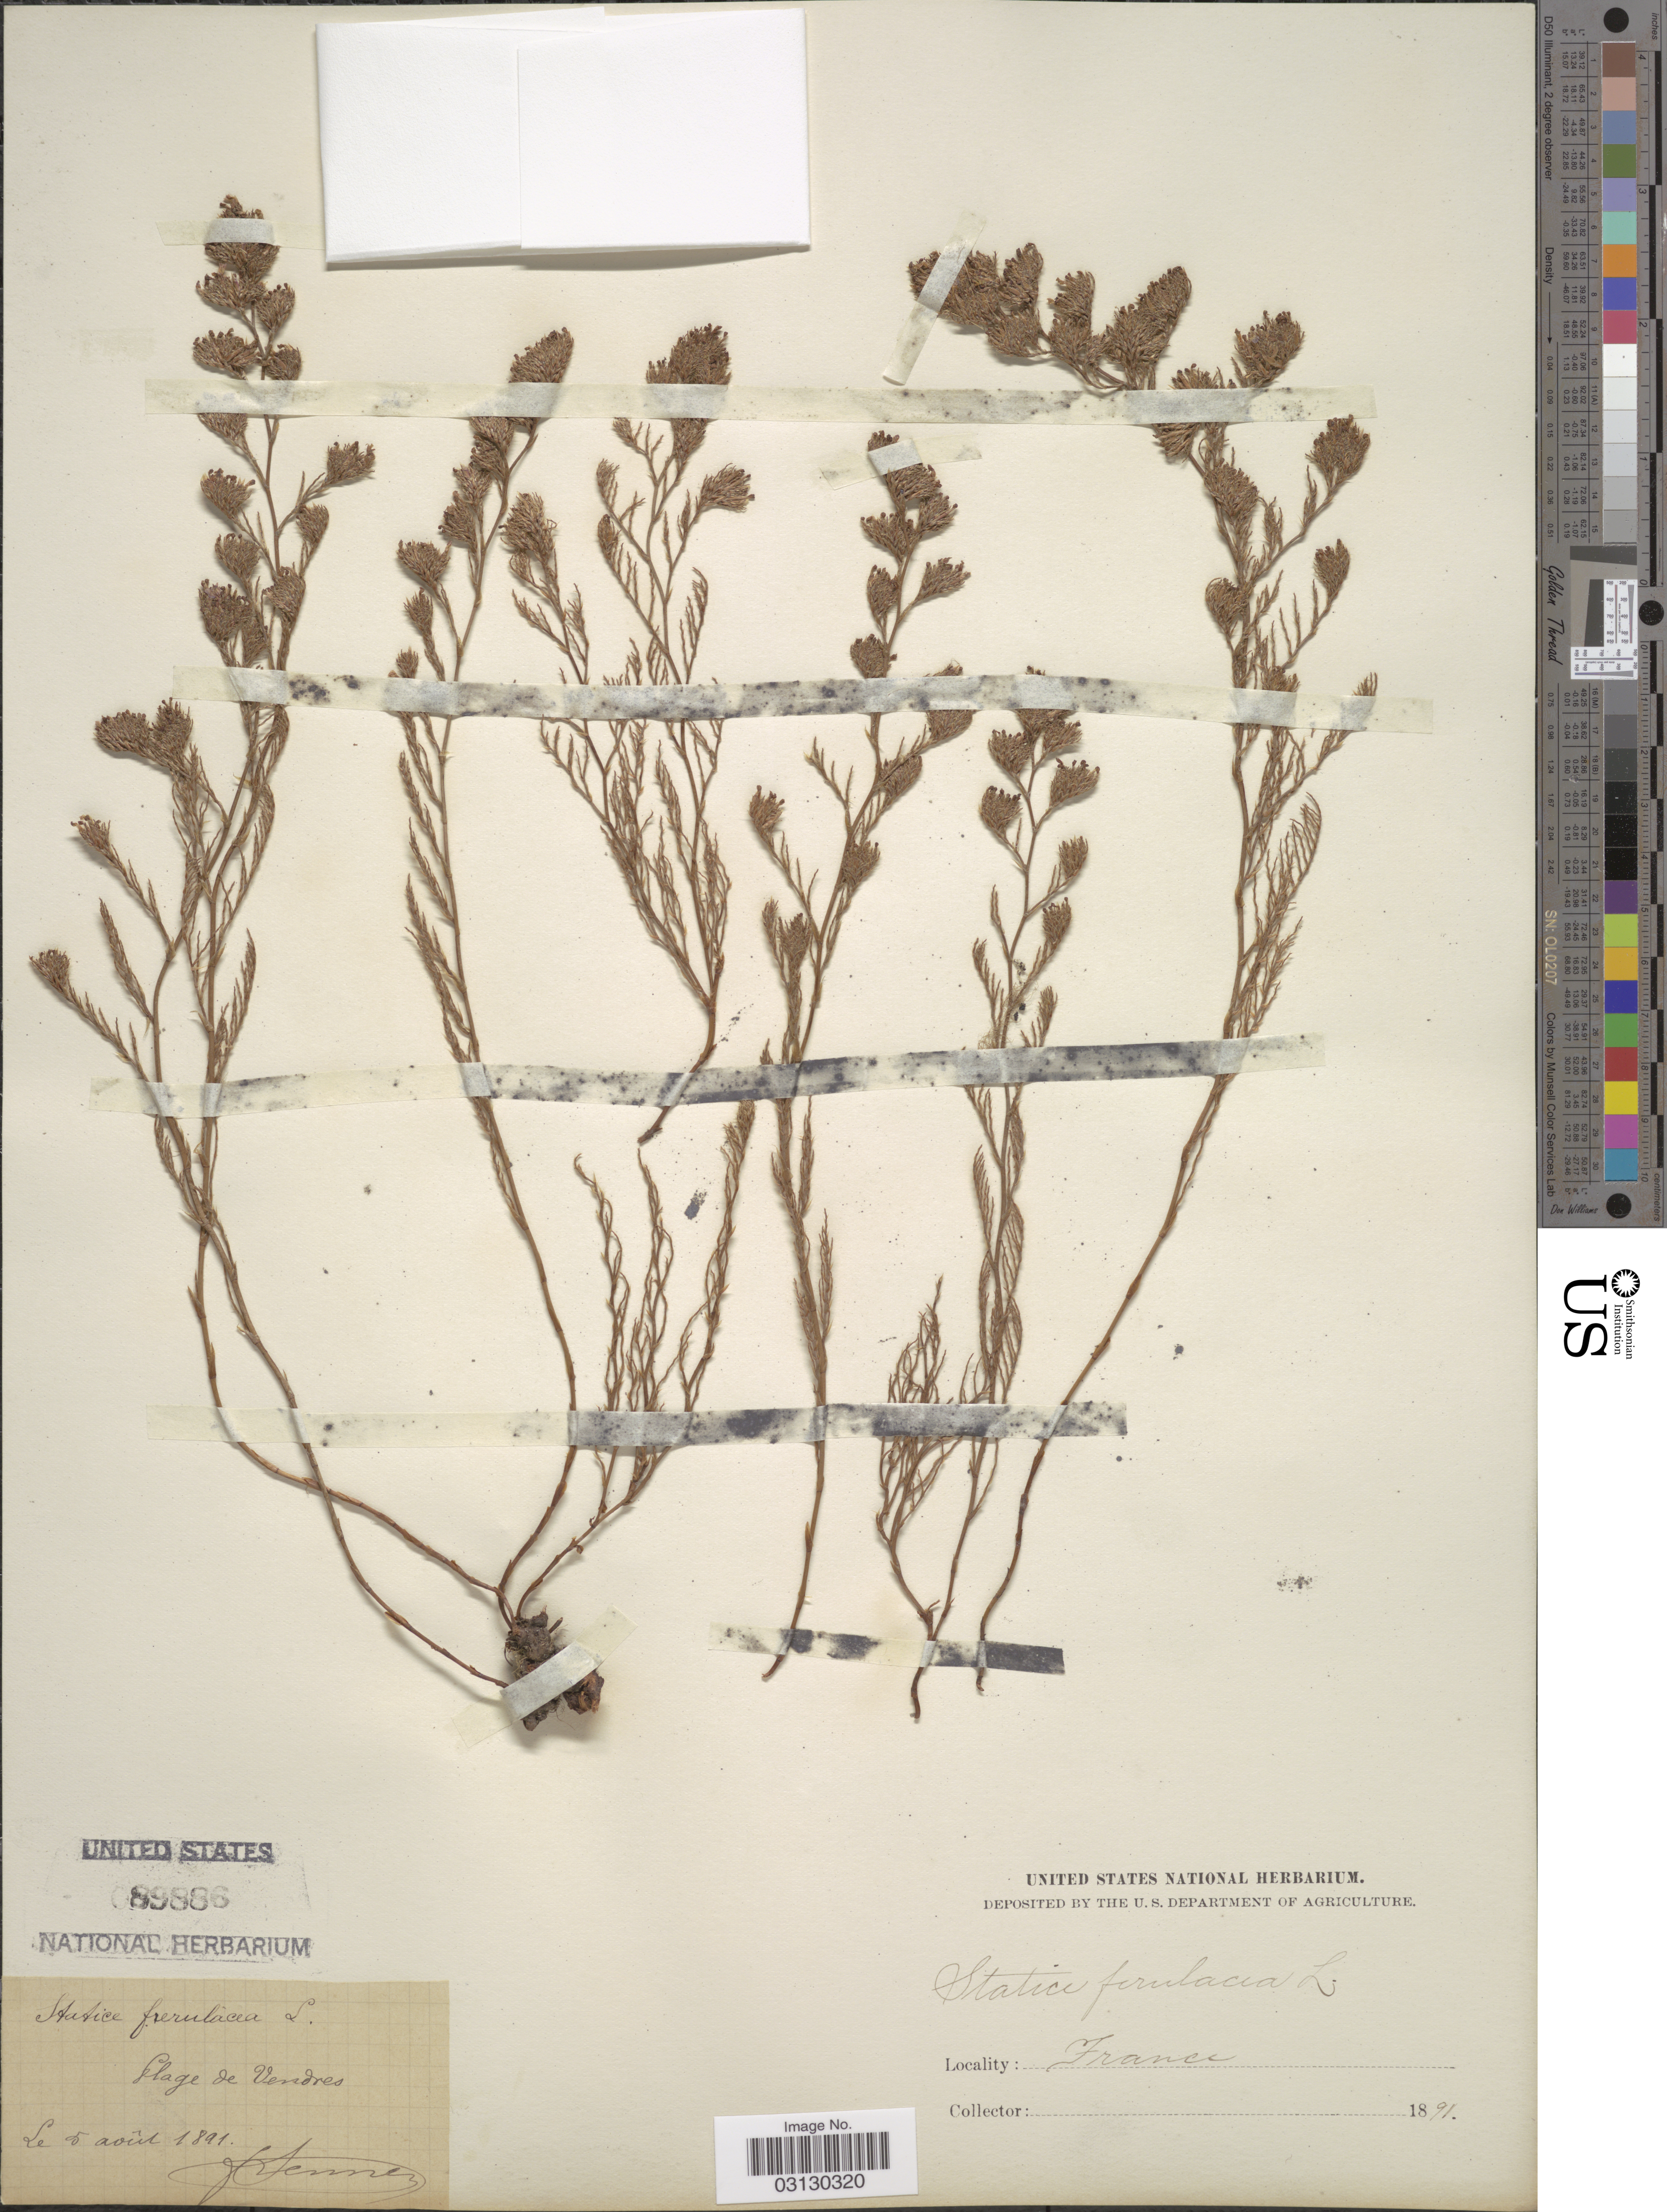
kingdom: Plantae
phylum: Tracheophyta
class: Magnoliopsida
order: Caryophyllales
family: Plumbaginaceae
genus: Myriolimon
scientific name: Myriolimon ferulaceum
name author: (L.) Lledó et al.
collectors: E. Sennen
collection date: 1891-08-05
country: France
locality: Plage de Vendres.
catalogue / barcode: US 89886